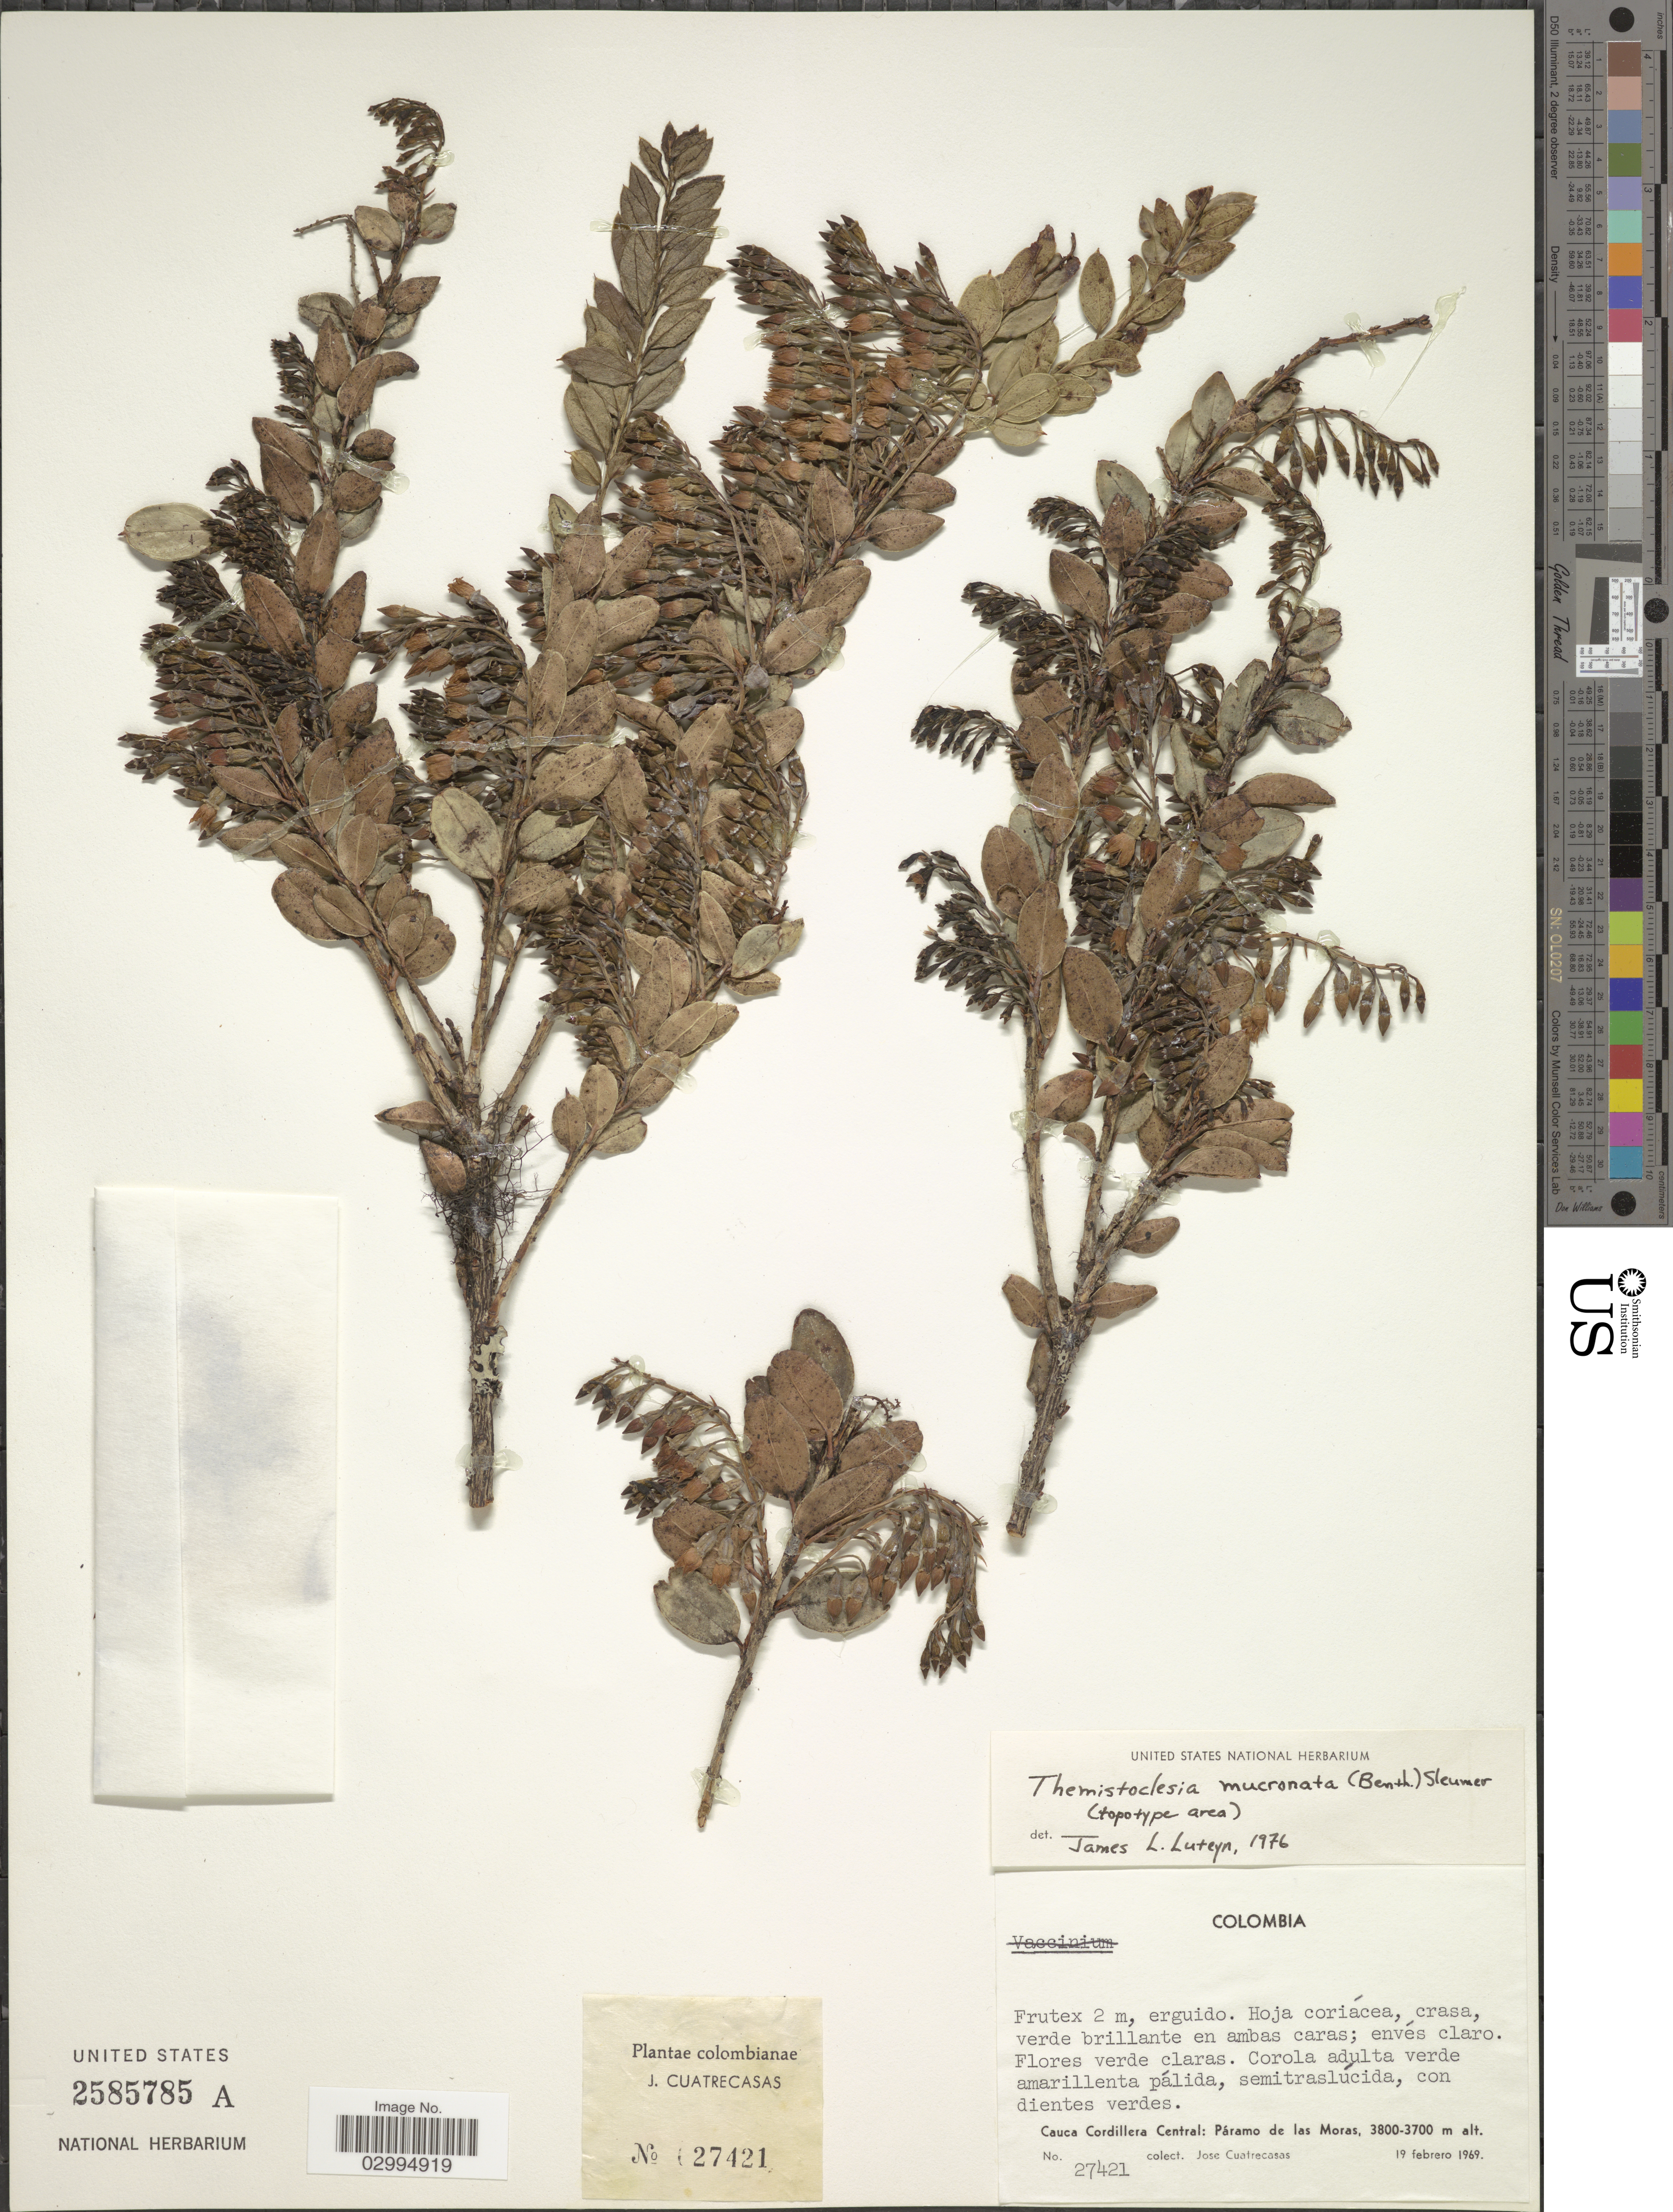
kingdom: Plantae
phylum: Tracheophyta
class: Magnoliopsida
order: Ericales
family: Ericaceae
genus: Themistoclesia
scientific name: Themistoclesia mucronata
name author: Sleumer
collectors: J. Cuatrecasas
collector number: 27421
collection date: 1969-02-19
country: Colombia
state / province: Cauca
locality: Cauca Cordillera Central: Páramo de las Moras.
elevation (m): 3700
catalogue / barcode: US 2585785A